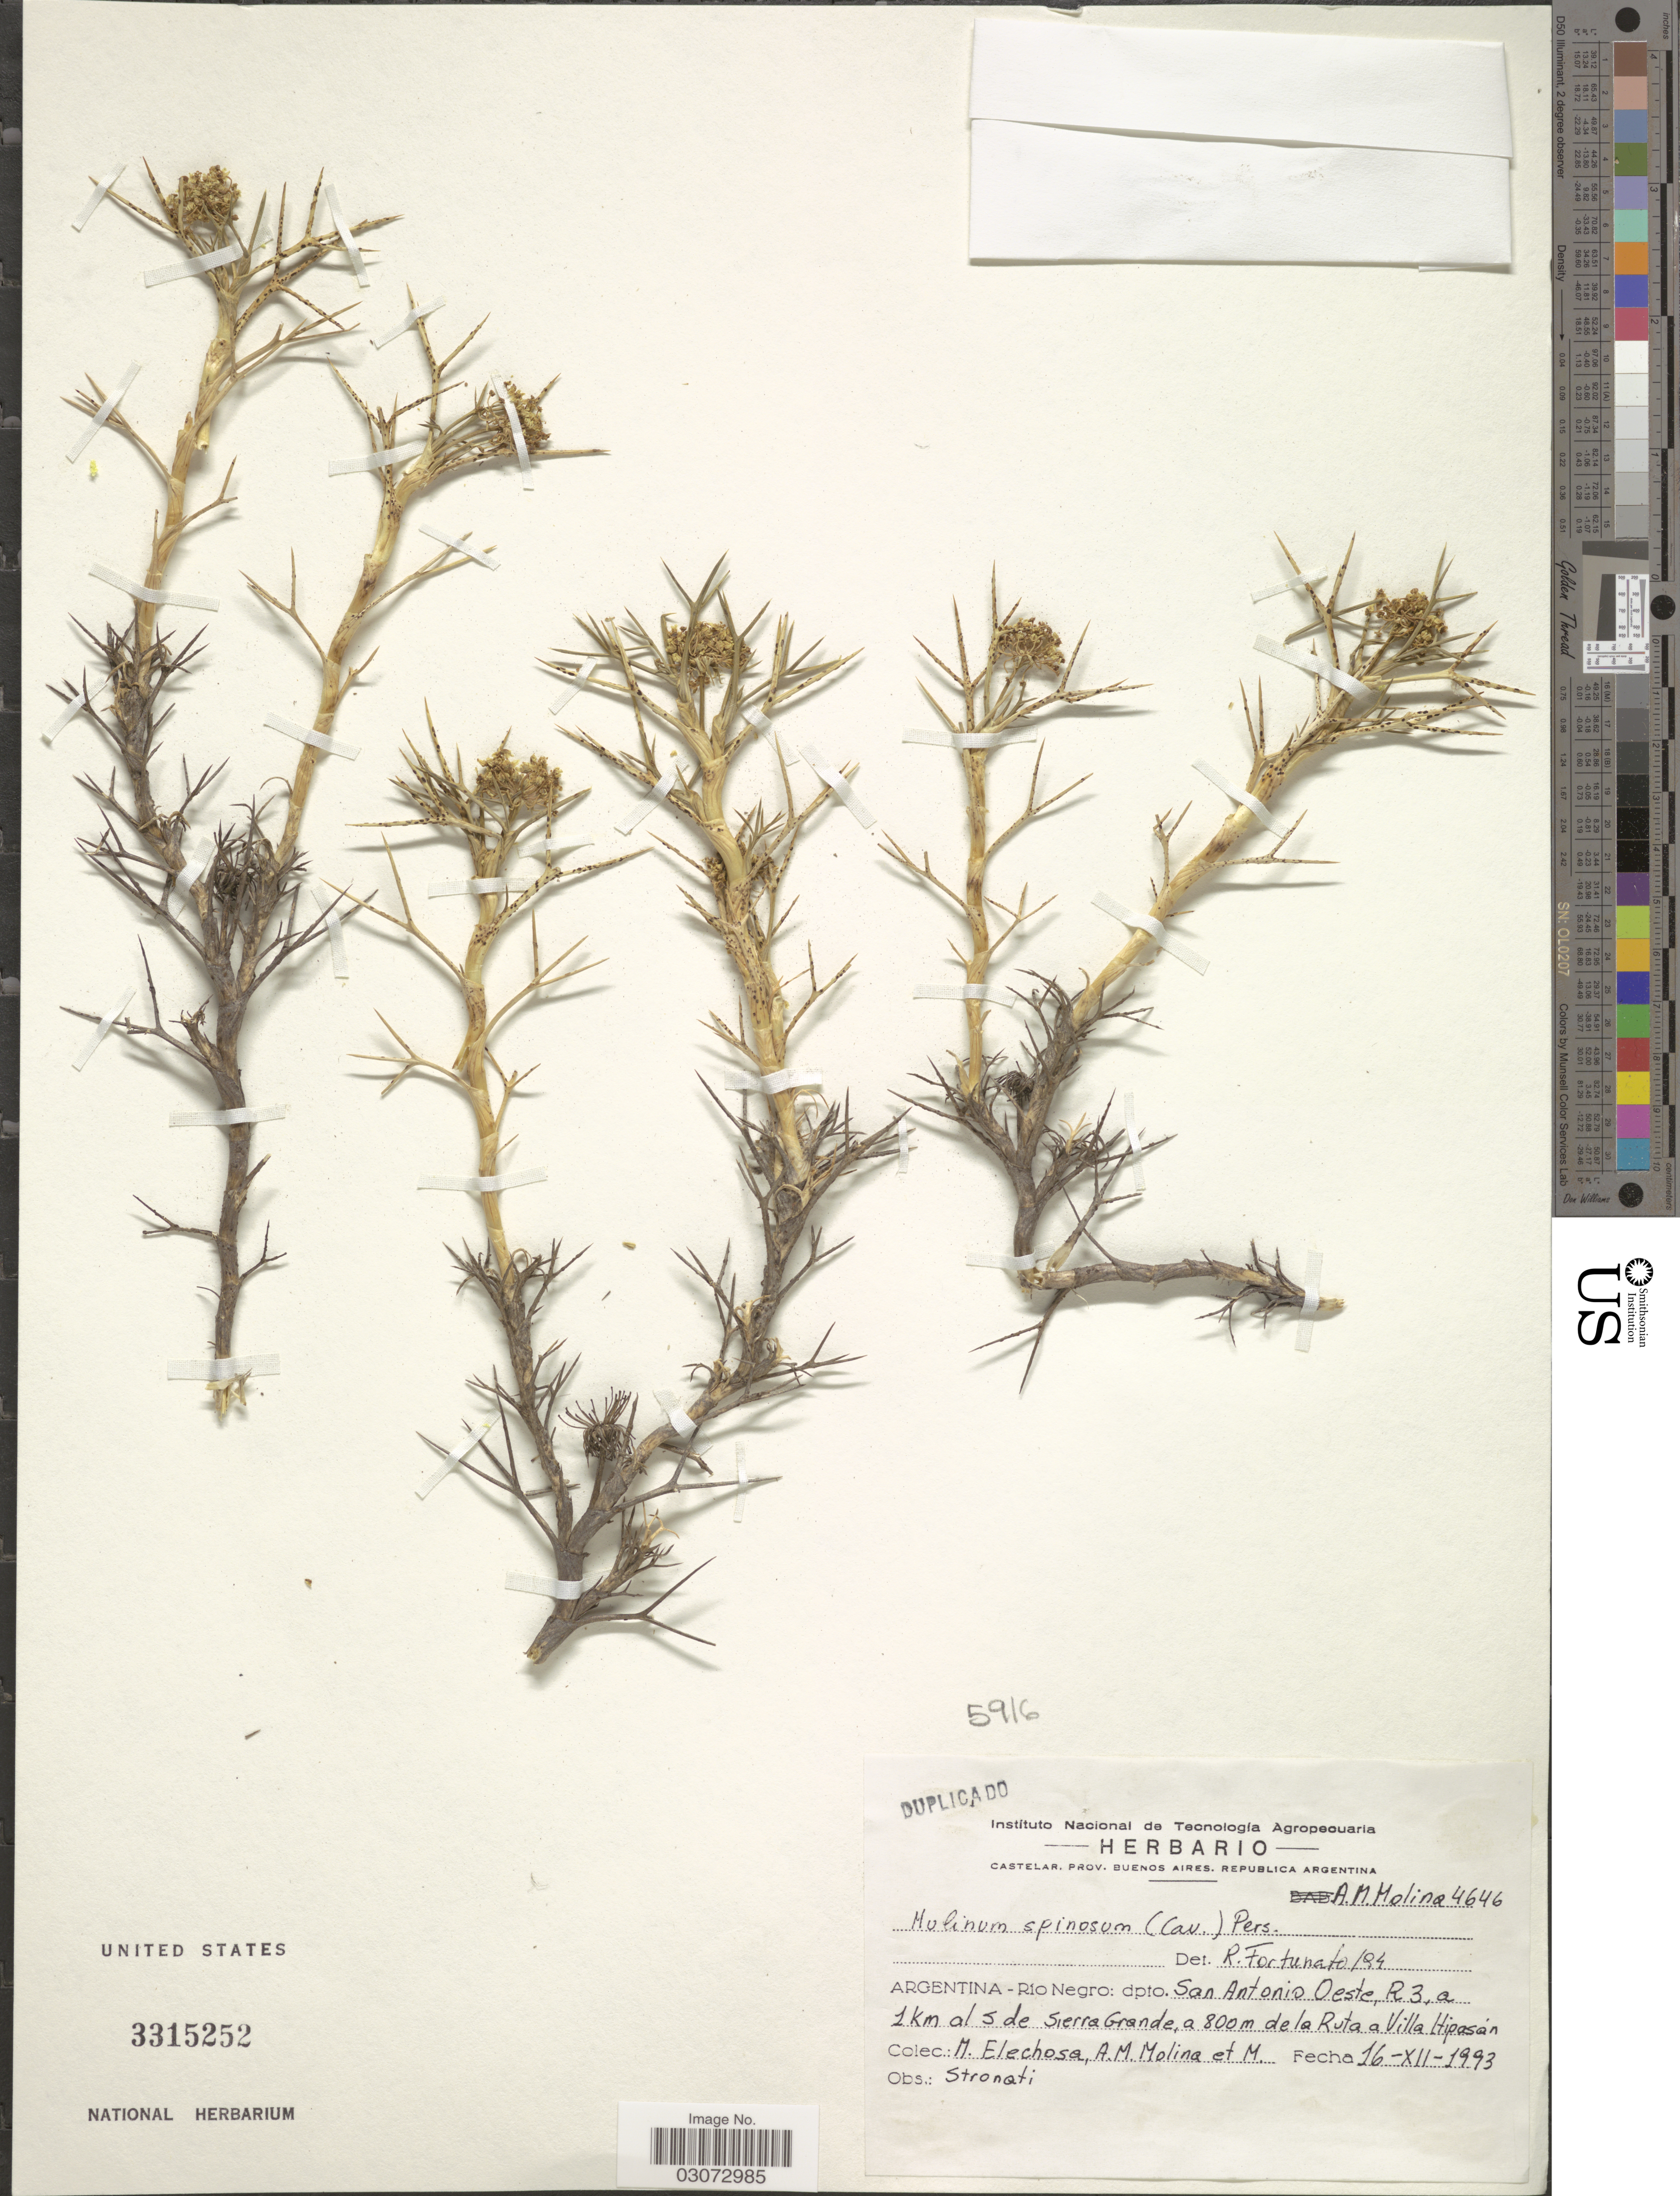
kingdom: Plantae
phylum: Tracheophyta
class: Magnoliopsida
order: Apiales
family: Apiaceae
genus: Mulinum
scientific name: Mulinum spinosum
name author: Pers.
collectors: M. Elechosa, A. M. Molina & et al.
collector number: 4646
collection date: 1993-12-16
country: Argentina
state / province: Rio Negro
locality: Río Negro: dpto. San Antonio Oeste, R3, a 10 km al S de Sierra Grande, de la Ruta a Villa Hipasán.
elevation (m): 800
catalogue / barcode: US 3315252